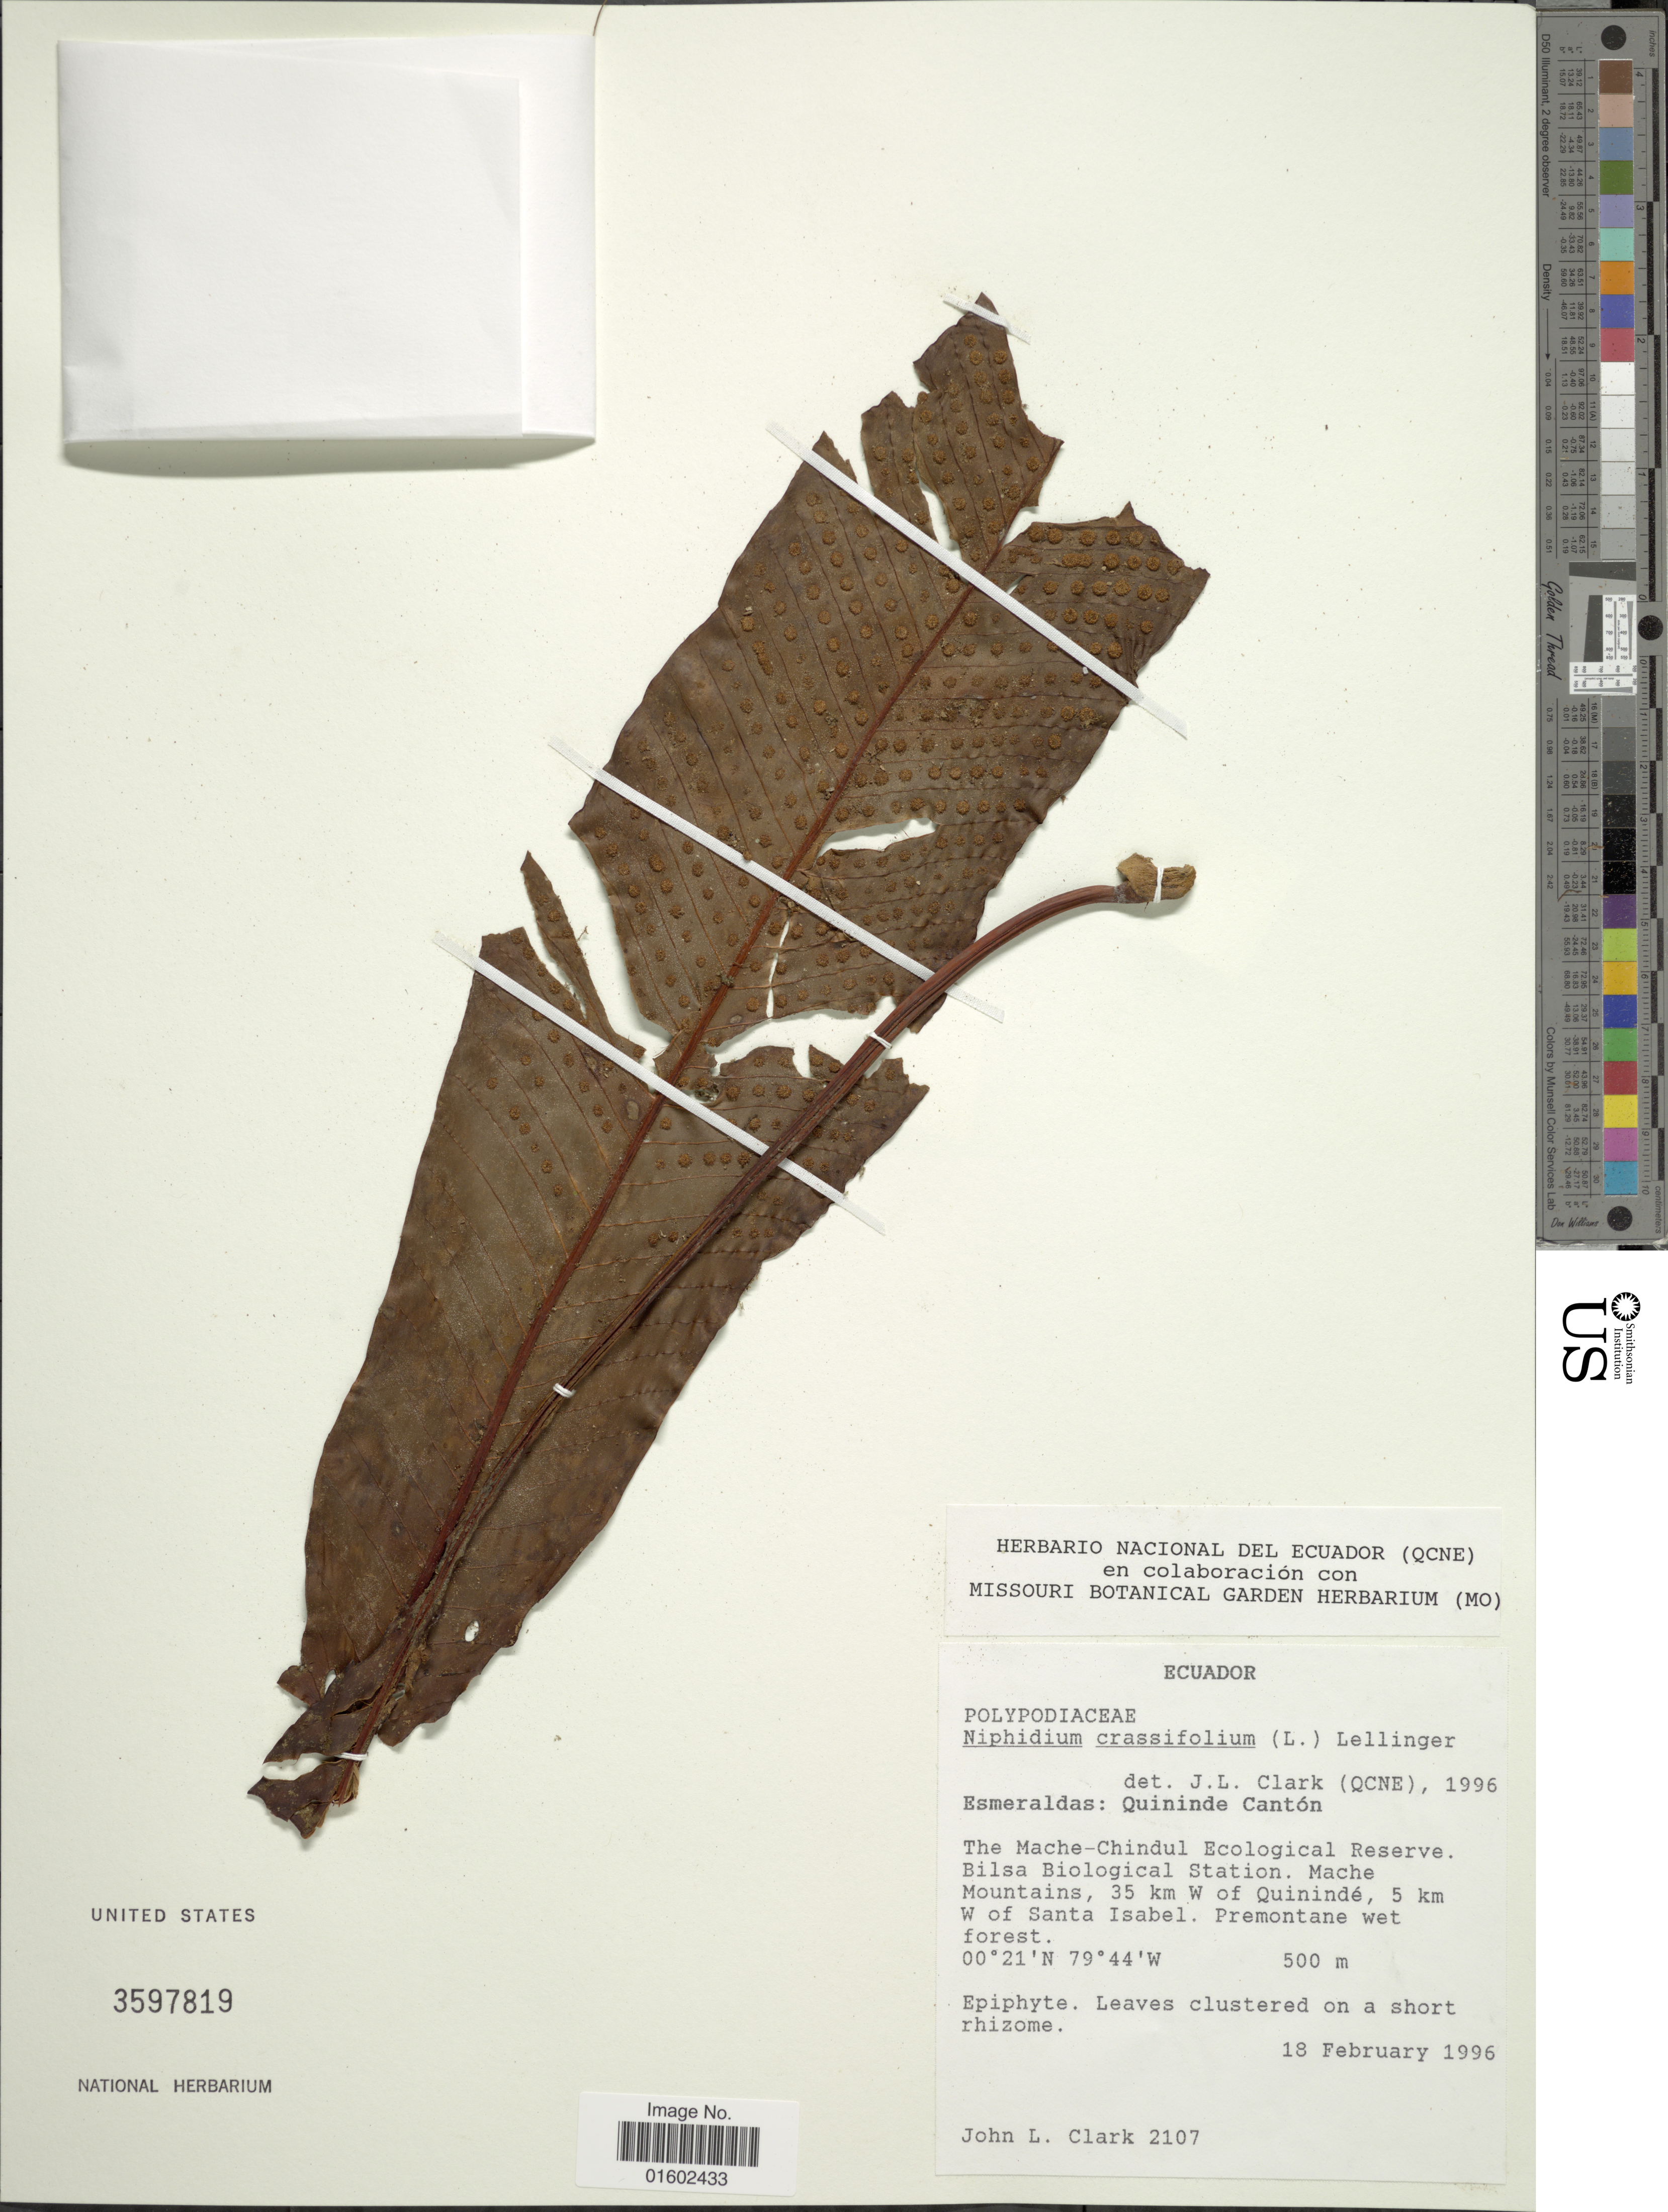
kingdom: Plantae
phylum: Tracheophyta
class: Polypodiopsida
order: Polypodiales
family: Polypodiaceae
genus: Niphidium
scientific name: Niphidium crassifolium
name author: (L.) Lellinger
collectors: J. L. Clark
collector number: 2107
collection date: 1996-02-18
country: Ecuador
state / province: Esmeraldas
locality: Quitinde Canton, the Mache-Chindul Ecological Reserve, Bilsa Biological Station, Mache Mountains, 25 km W of Quininde, 5 km W of Santa Isbel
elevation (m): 500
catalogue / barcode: US 3597819